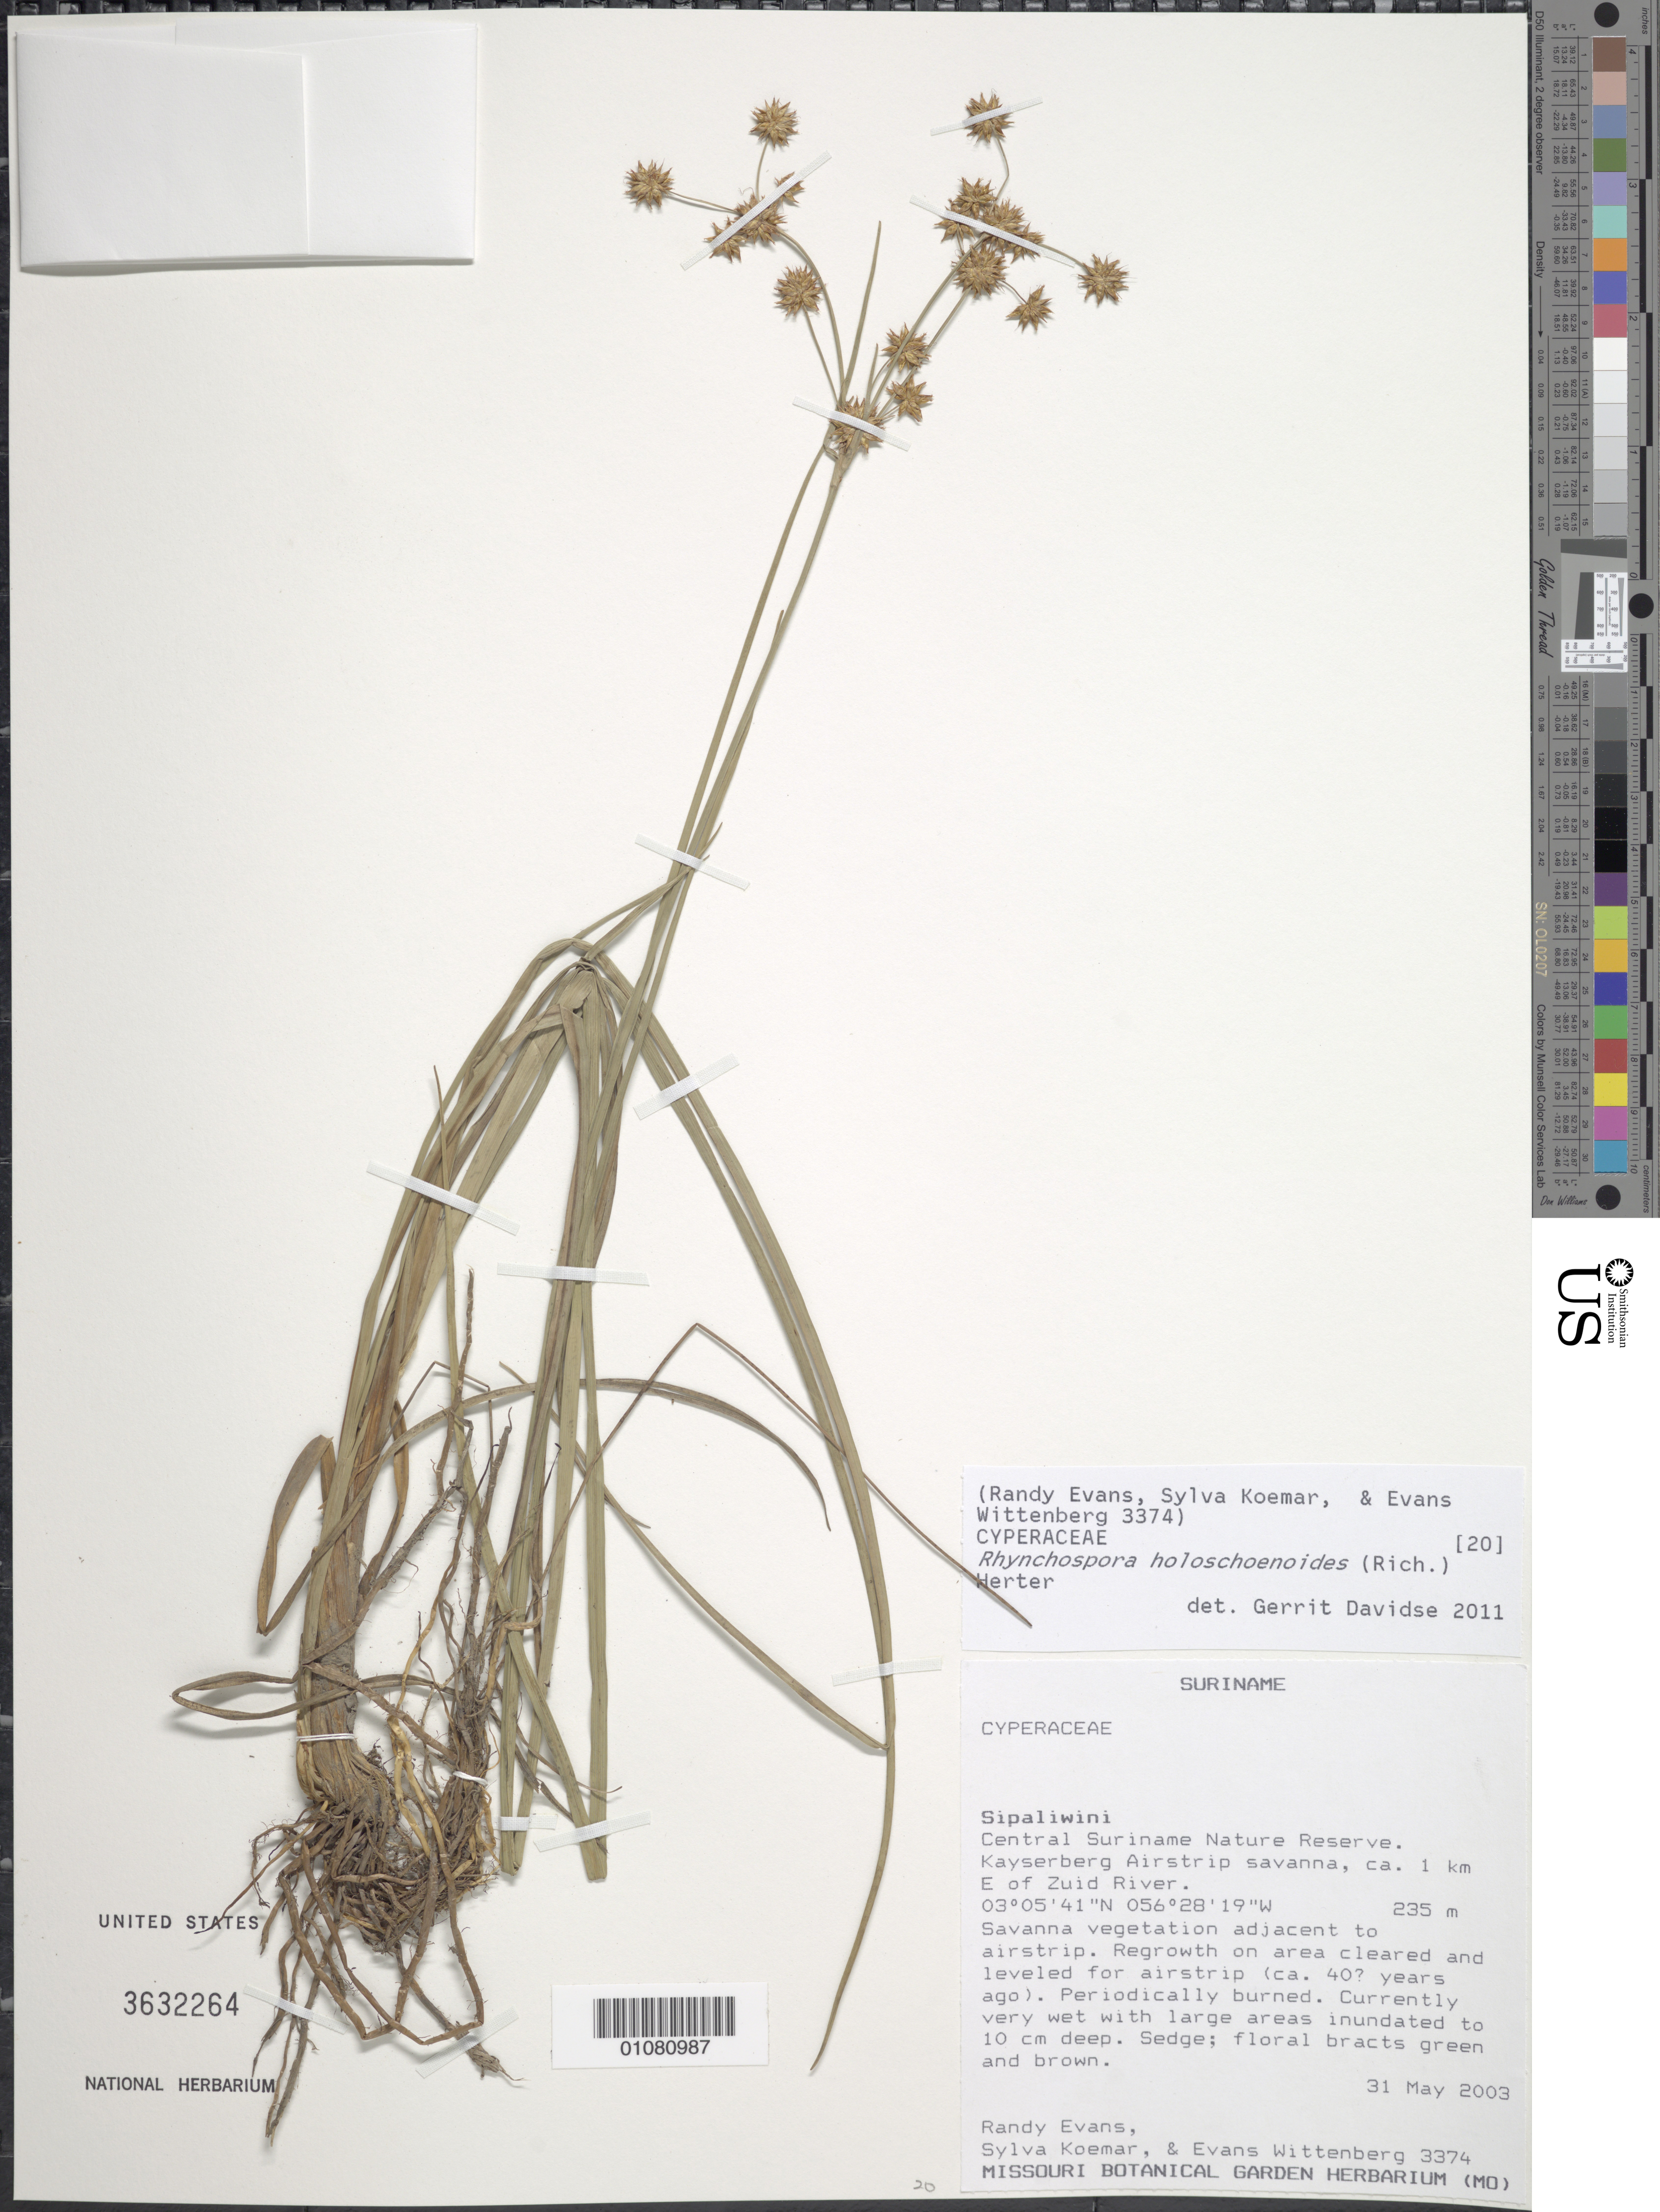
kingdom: Plantae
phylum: Tracheophyta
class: Liliopsida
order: Poales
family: Cyperaceae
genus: Rhynchospora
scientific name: Rhynchospora holoschoenoides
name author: (Rich.) Herter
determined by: Davidse, Gerrit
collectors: R. Evans, S. Koemar & E. Wittenberg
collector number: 3374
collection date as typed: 31-May-03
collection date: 2003-05-31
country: Suriname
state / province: Sipaliwini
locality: Central Suriname Nature Reserve. Kayserberg Airstrip savanna, ca 1km E of Zuid River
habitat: Savanna vegetation adjacent to airstrip. Regrowht on area cleared and leveled for airstrip (ca. 40? years ago). Periodically burned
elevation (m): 235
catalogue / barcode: US 3632264